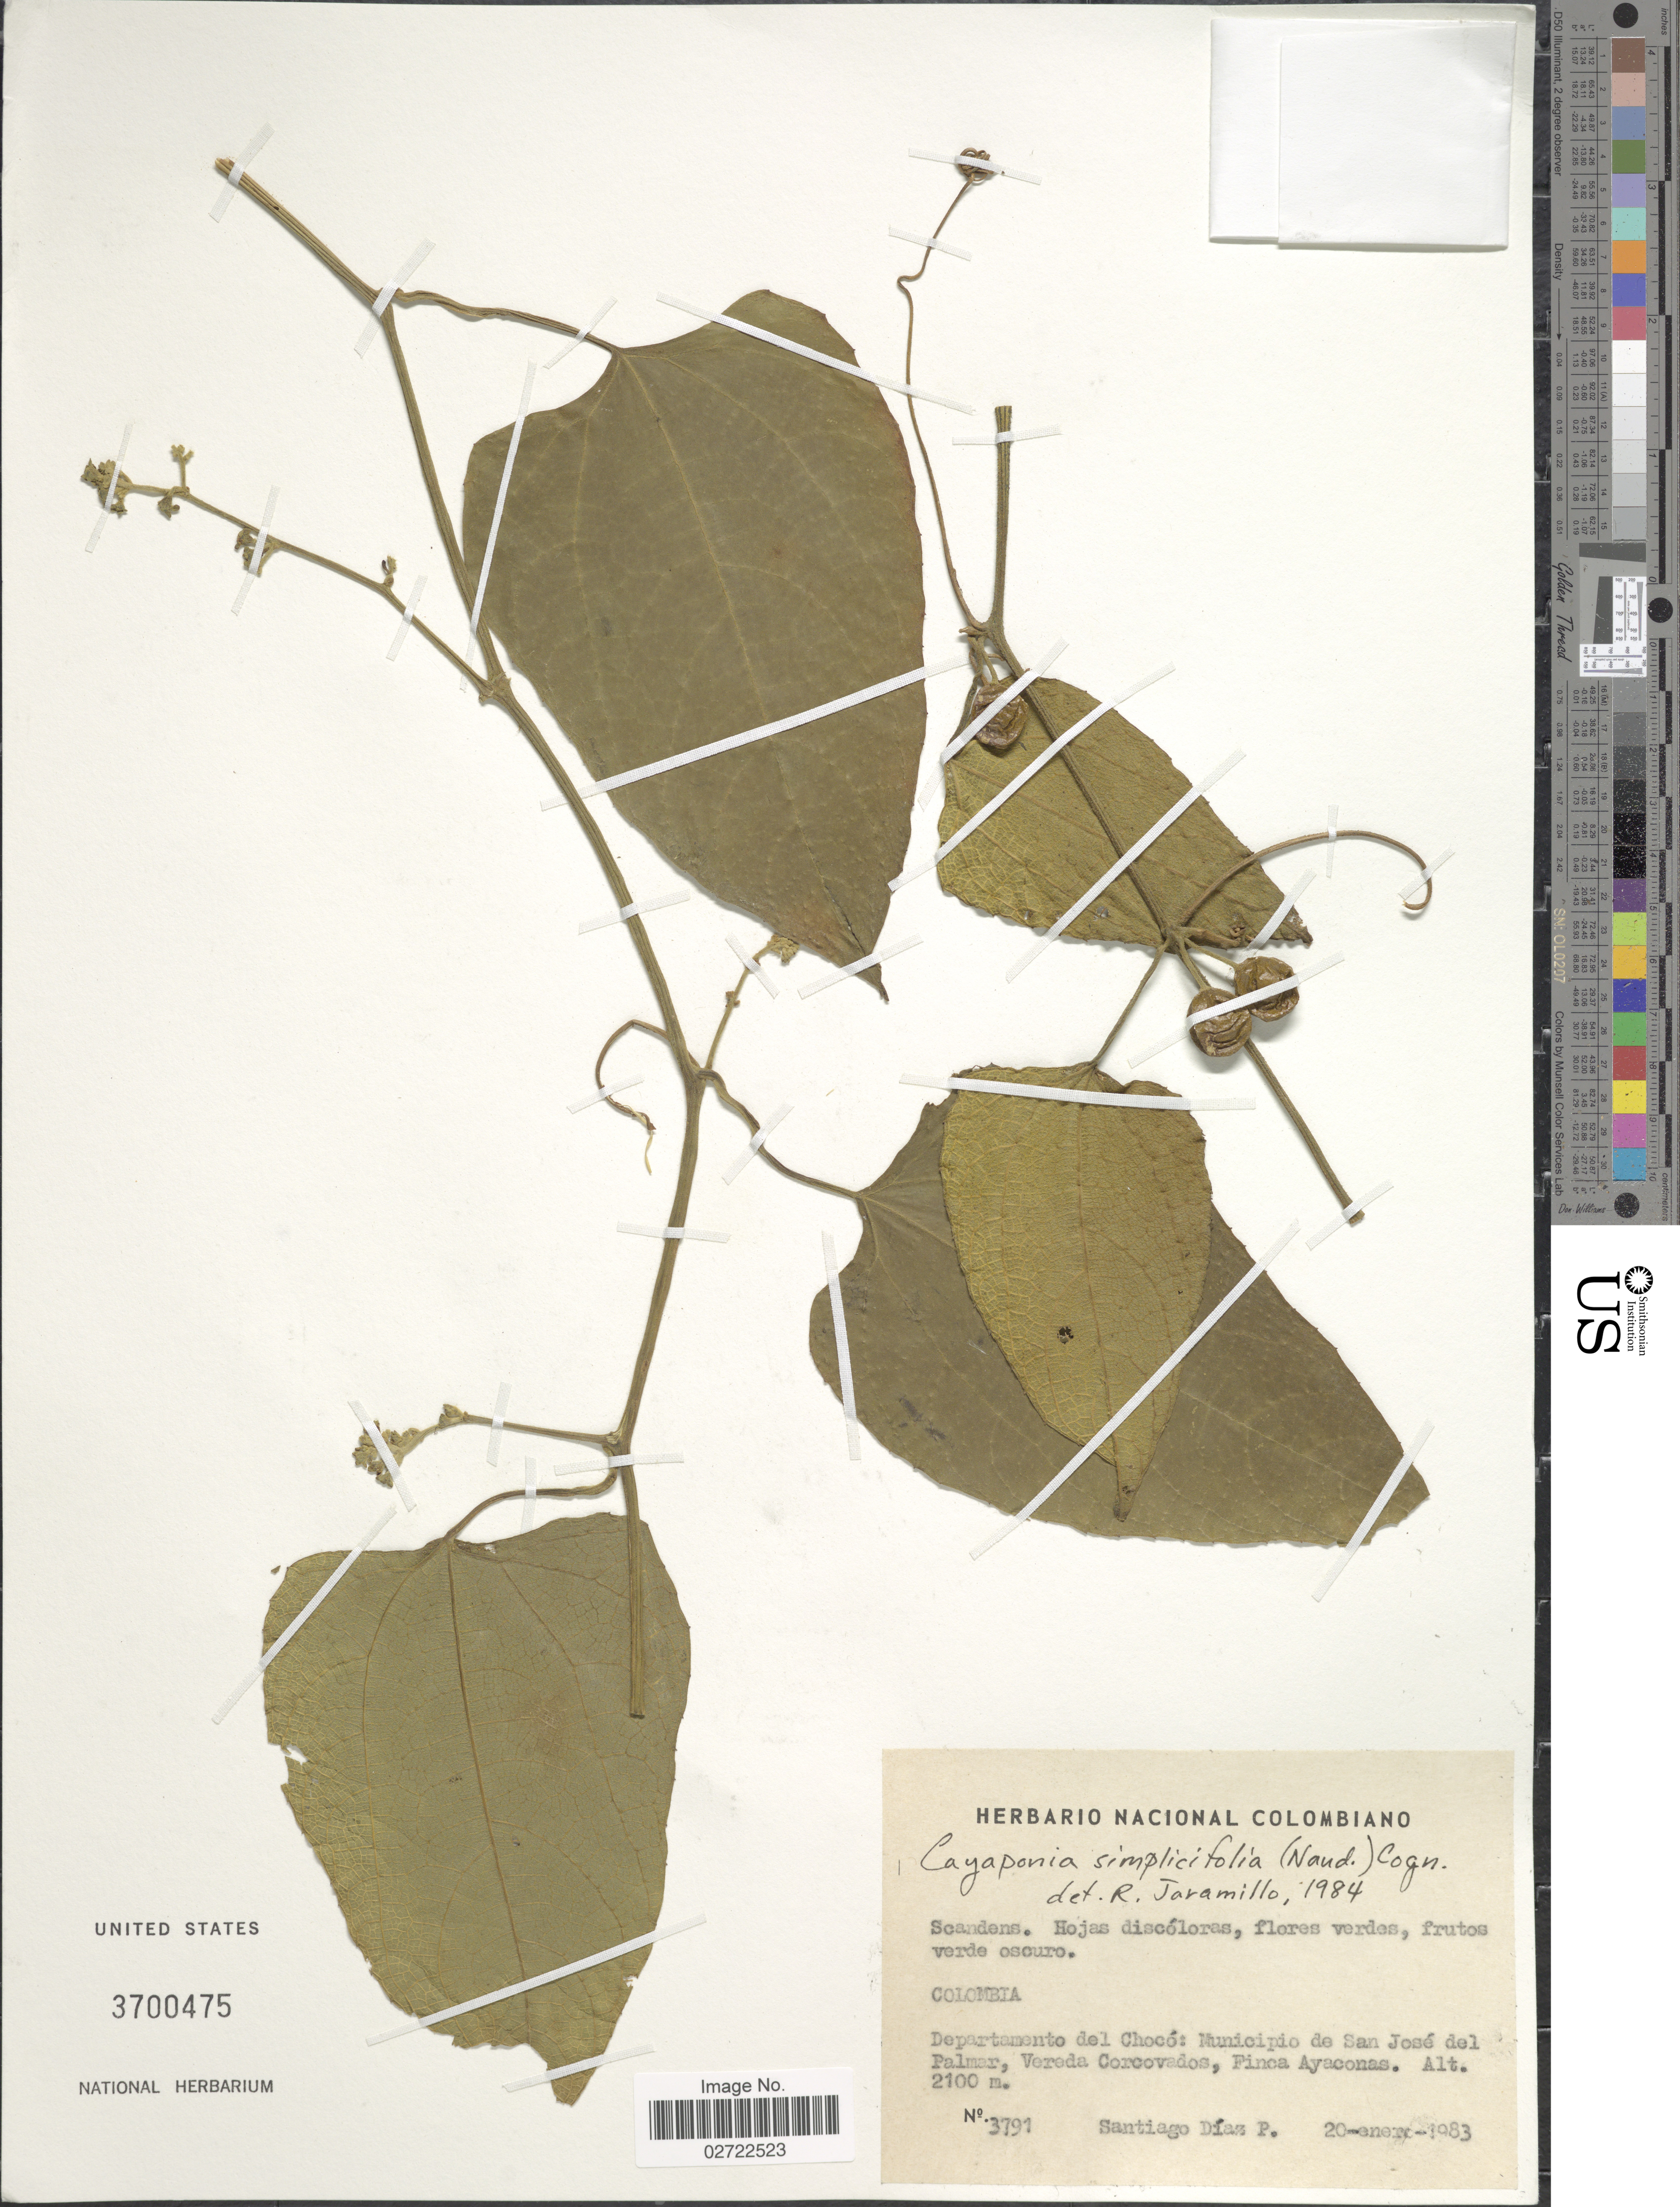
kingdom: Plantae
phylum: Tracheophyta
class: Magnoliopsida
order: Cucurbitales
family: Cucurbitaceae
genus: Cayaponia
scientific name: Cayaponia simplicifolia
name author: (Naudin) Cogn.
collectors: S. Díaz Píedrahíta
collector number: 3791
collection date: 1983-01-20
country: Colombia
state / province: Chocó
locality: Departamento del Choco: Municipio de San Jose del Palmar, Vereda Corcovados, Finca Ayaconnas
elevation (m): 2100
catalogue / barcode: US 3700475